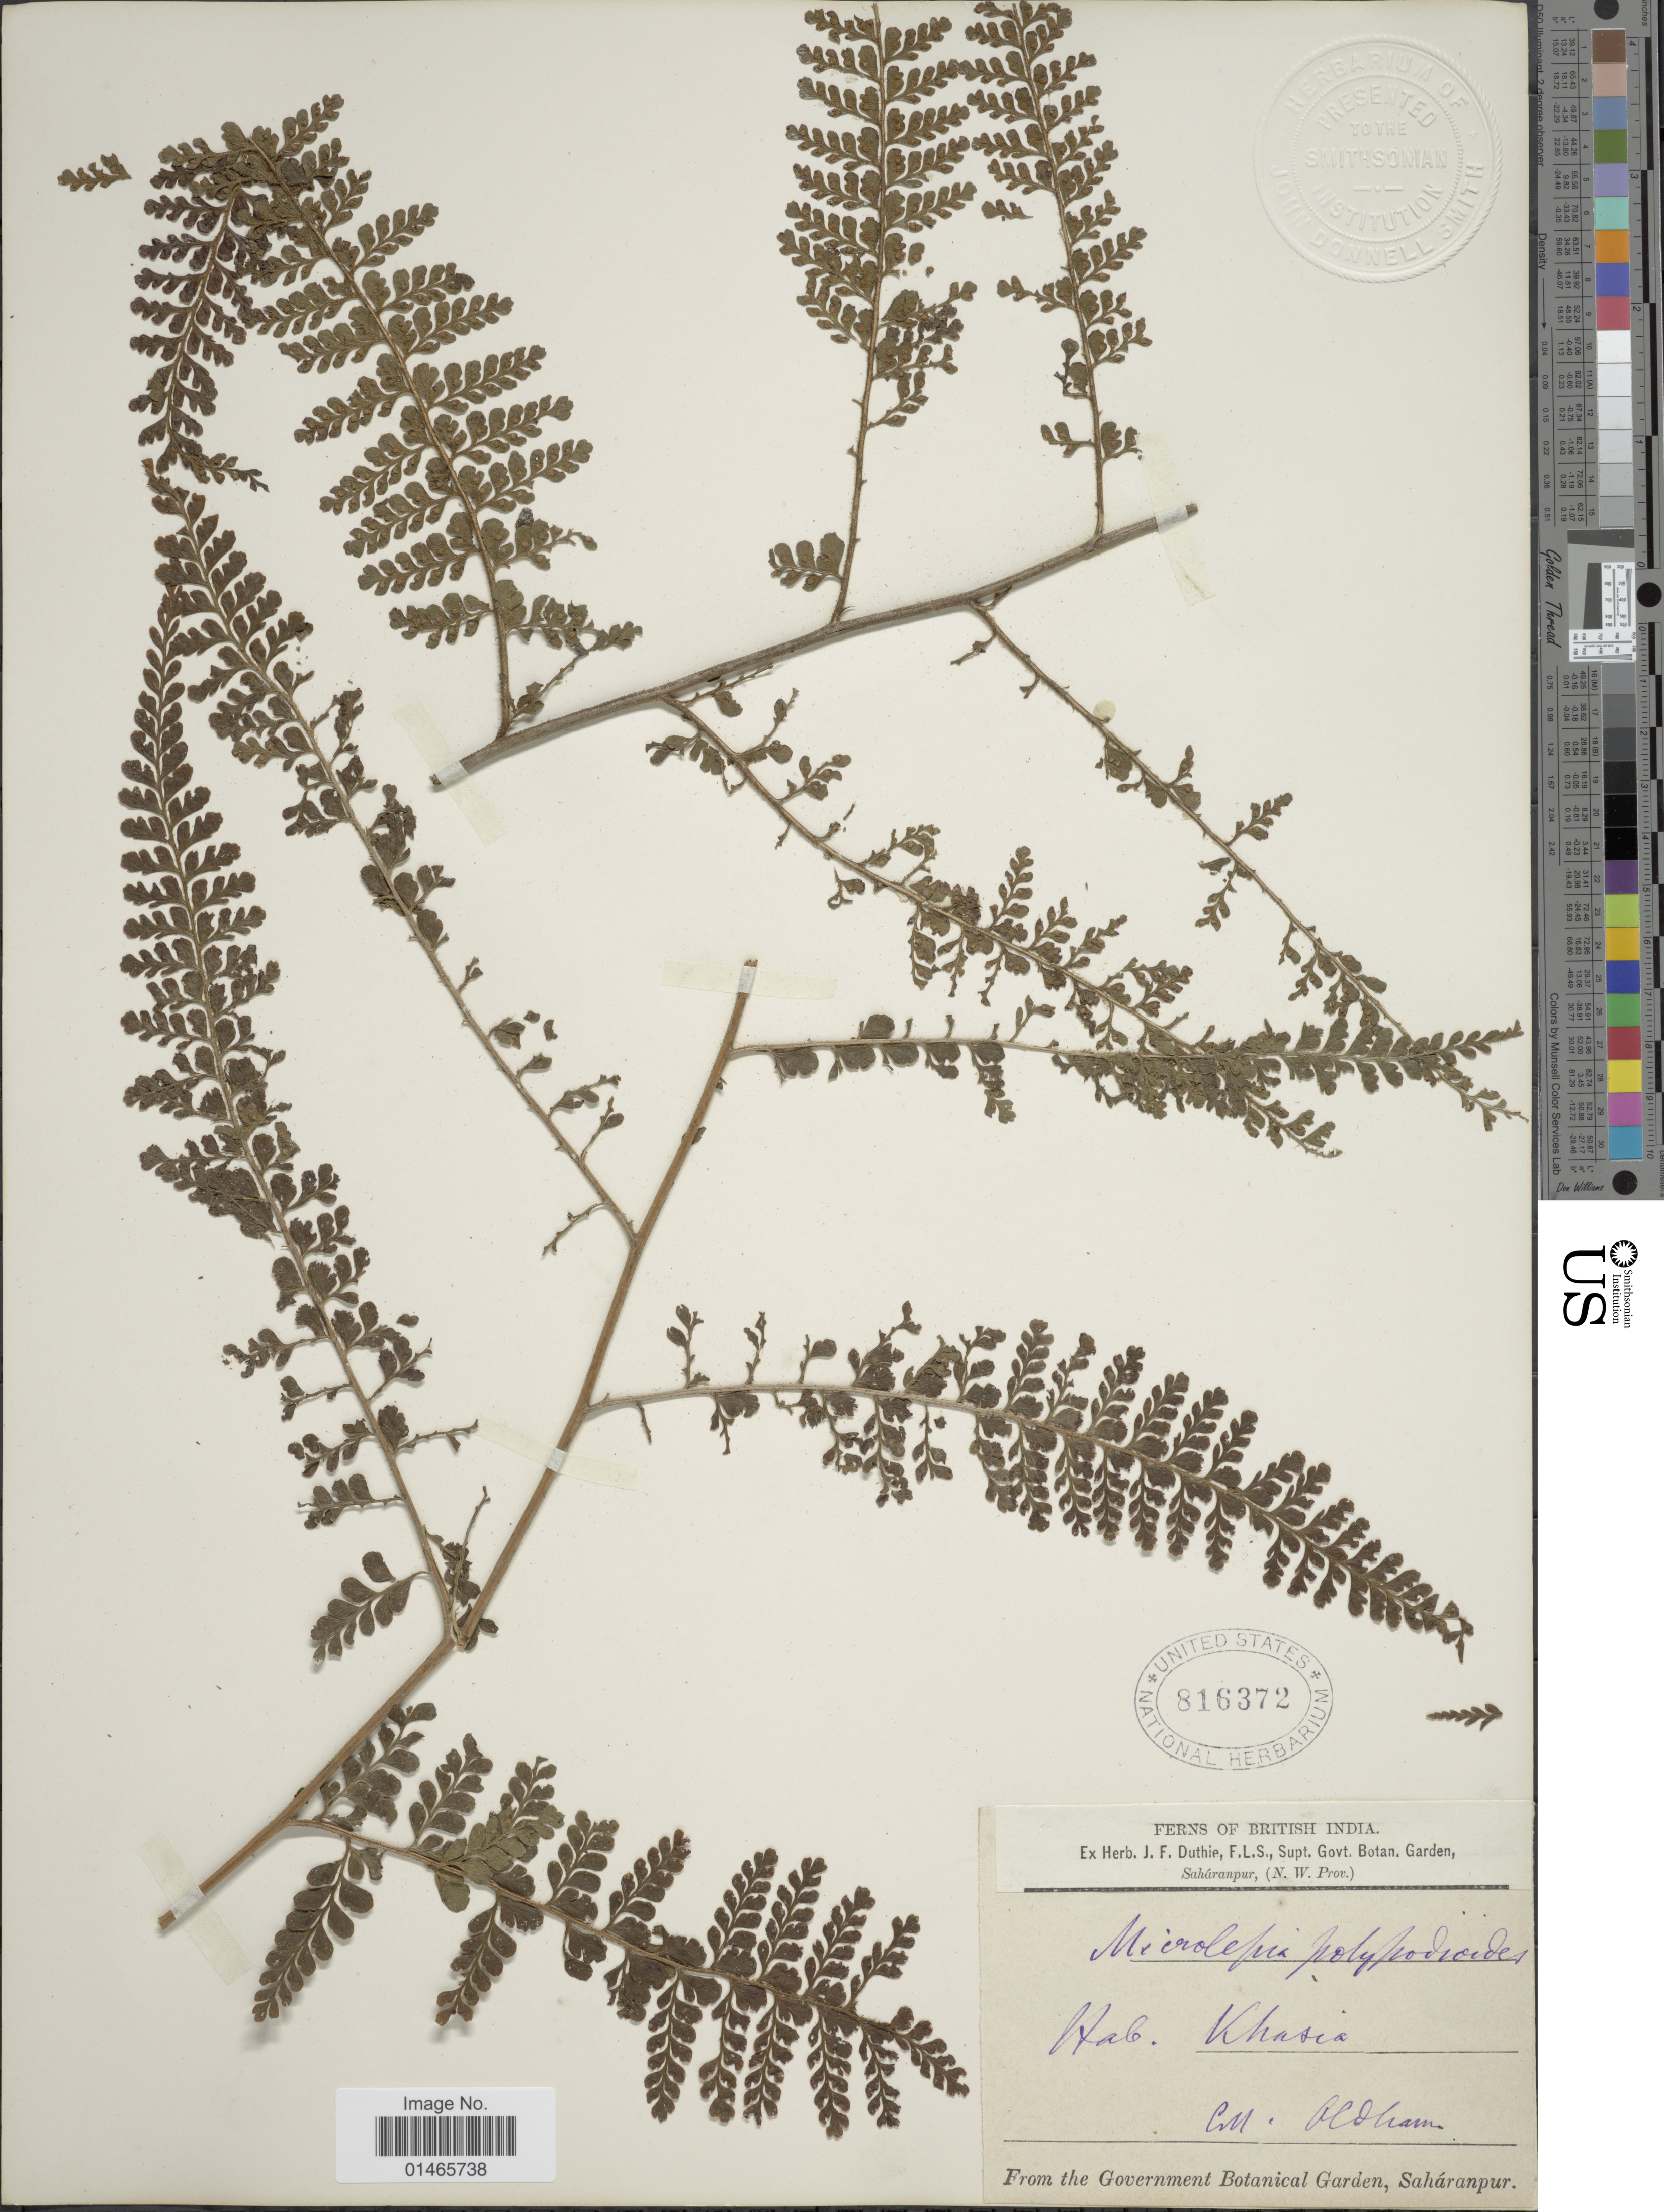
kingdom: Plantae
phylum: Tracheophyta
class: Polypodiopsida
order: Polypodiales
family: Dennstaedtiaceae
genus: Microlepia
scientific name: Microlepia speluncae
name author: (L.) T. Moore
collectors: Oldham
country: India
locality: British India, Saháranpur (N.W. Prov.), Hab Khasia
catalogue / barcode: US 816372